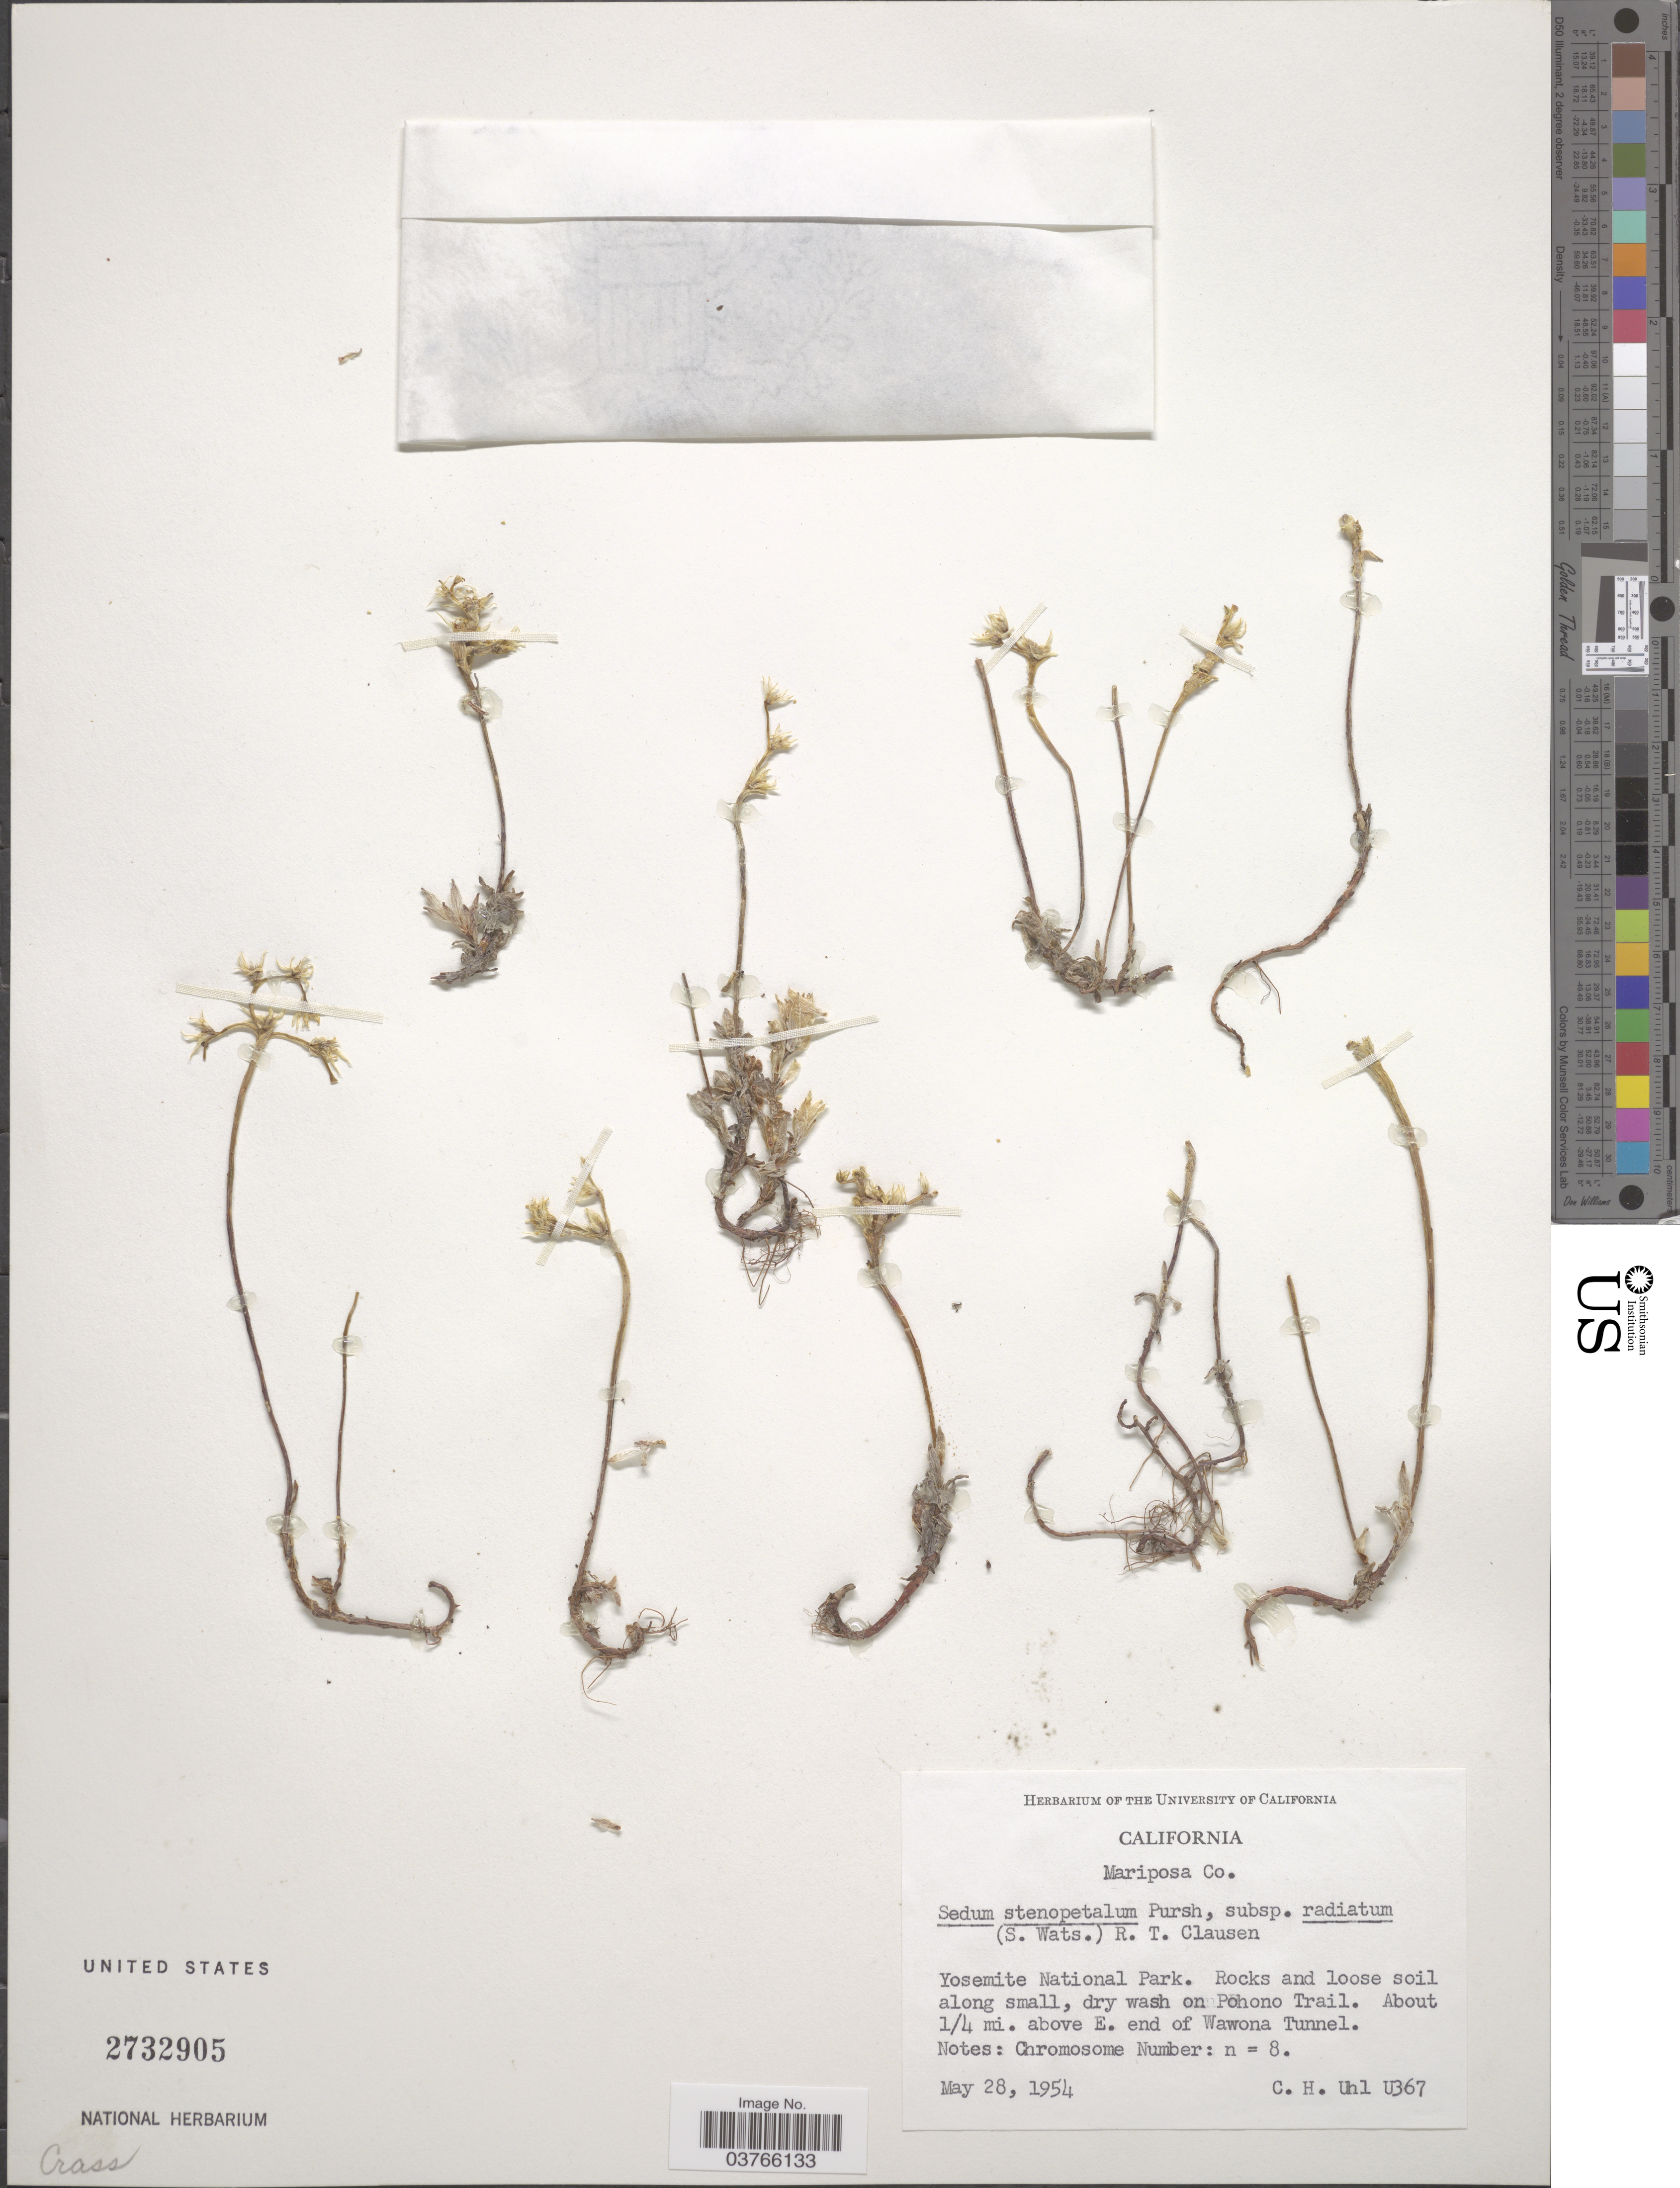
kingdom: Plantae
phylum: Tracheophyta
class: Magnoliopsida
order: Saxifragales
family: Crassulaceae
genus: Sedum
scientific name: Sedum lanceolatum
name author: Torr.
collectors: C. Uhl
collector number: U367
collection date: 1954-05-28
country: United States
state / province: California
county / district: Mariposa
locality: Mariposa Co. Yosemite National Park. Rocks and loose soil along small, dry wash on Pohono Trail. About ¼ mi. above E. end of Wawona Tunnel.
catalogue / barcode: US 2732905